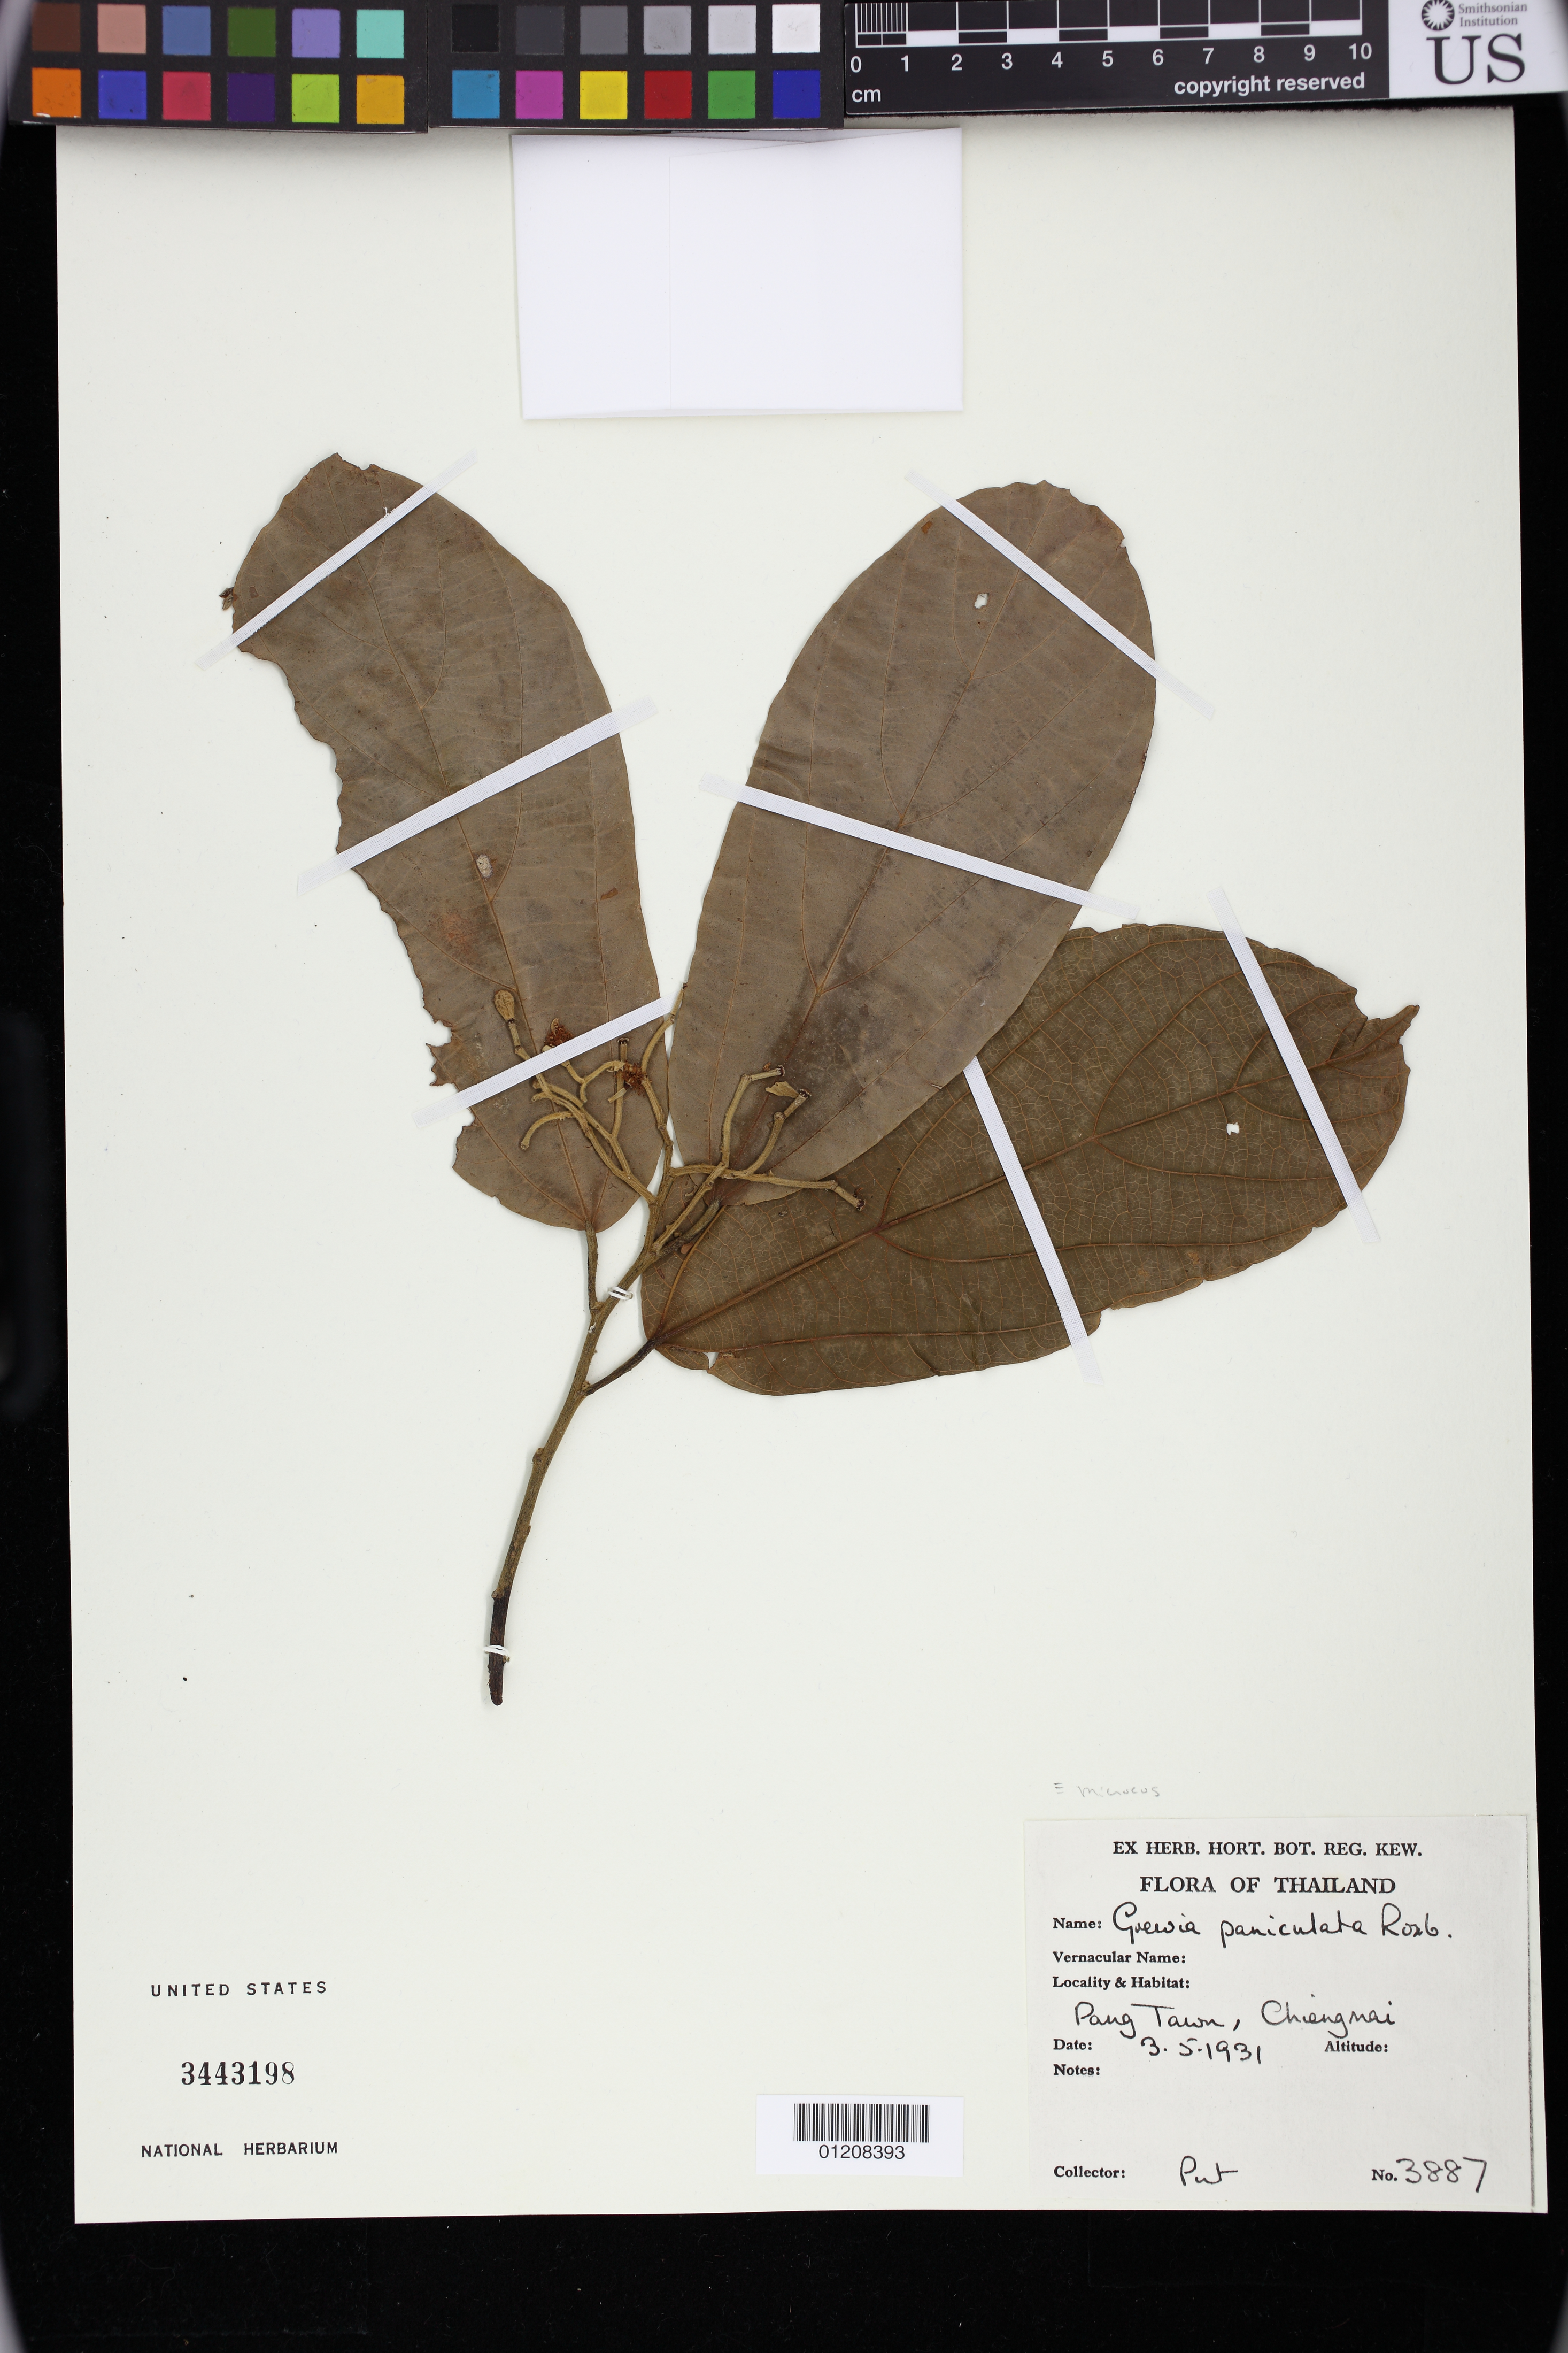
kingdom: Plantae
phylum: Tracheophyta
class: Magnoliopsida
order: Malvales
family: Malvaceae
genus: Microcos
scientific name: Microcos paniculata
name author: L.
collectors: -. Put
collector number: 3887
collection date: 1931-03-05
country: Thailand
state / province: Chiang Mai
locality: Pang Tawn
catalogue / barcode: US 3443198